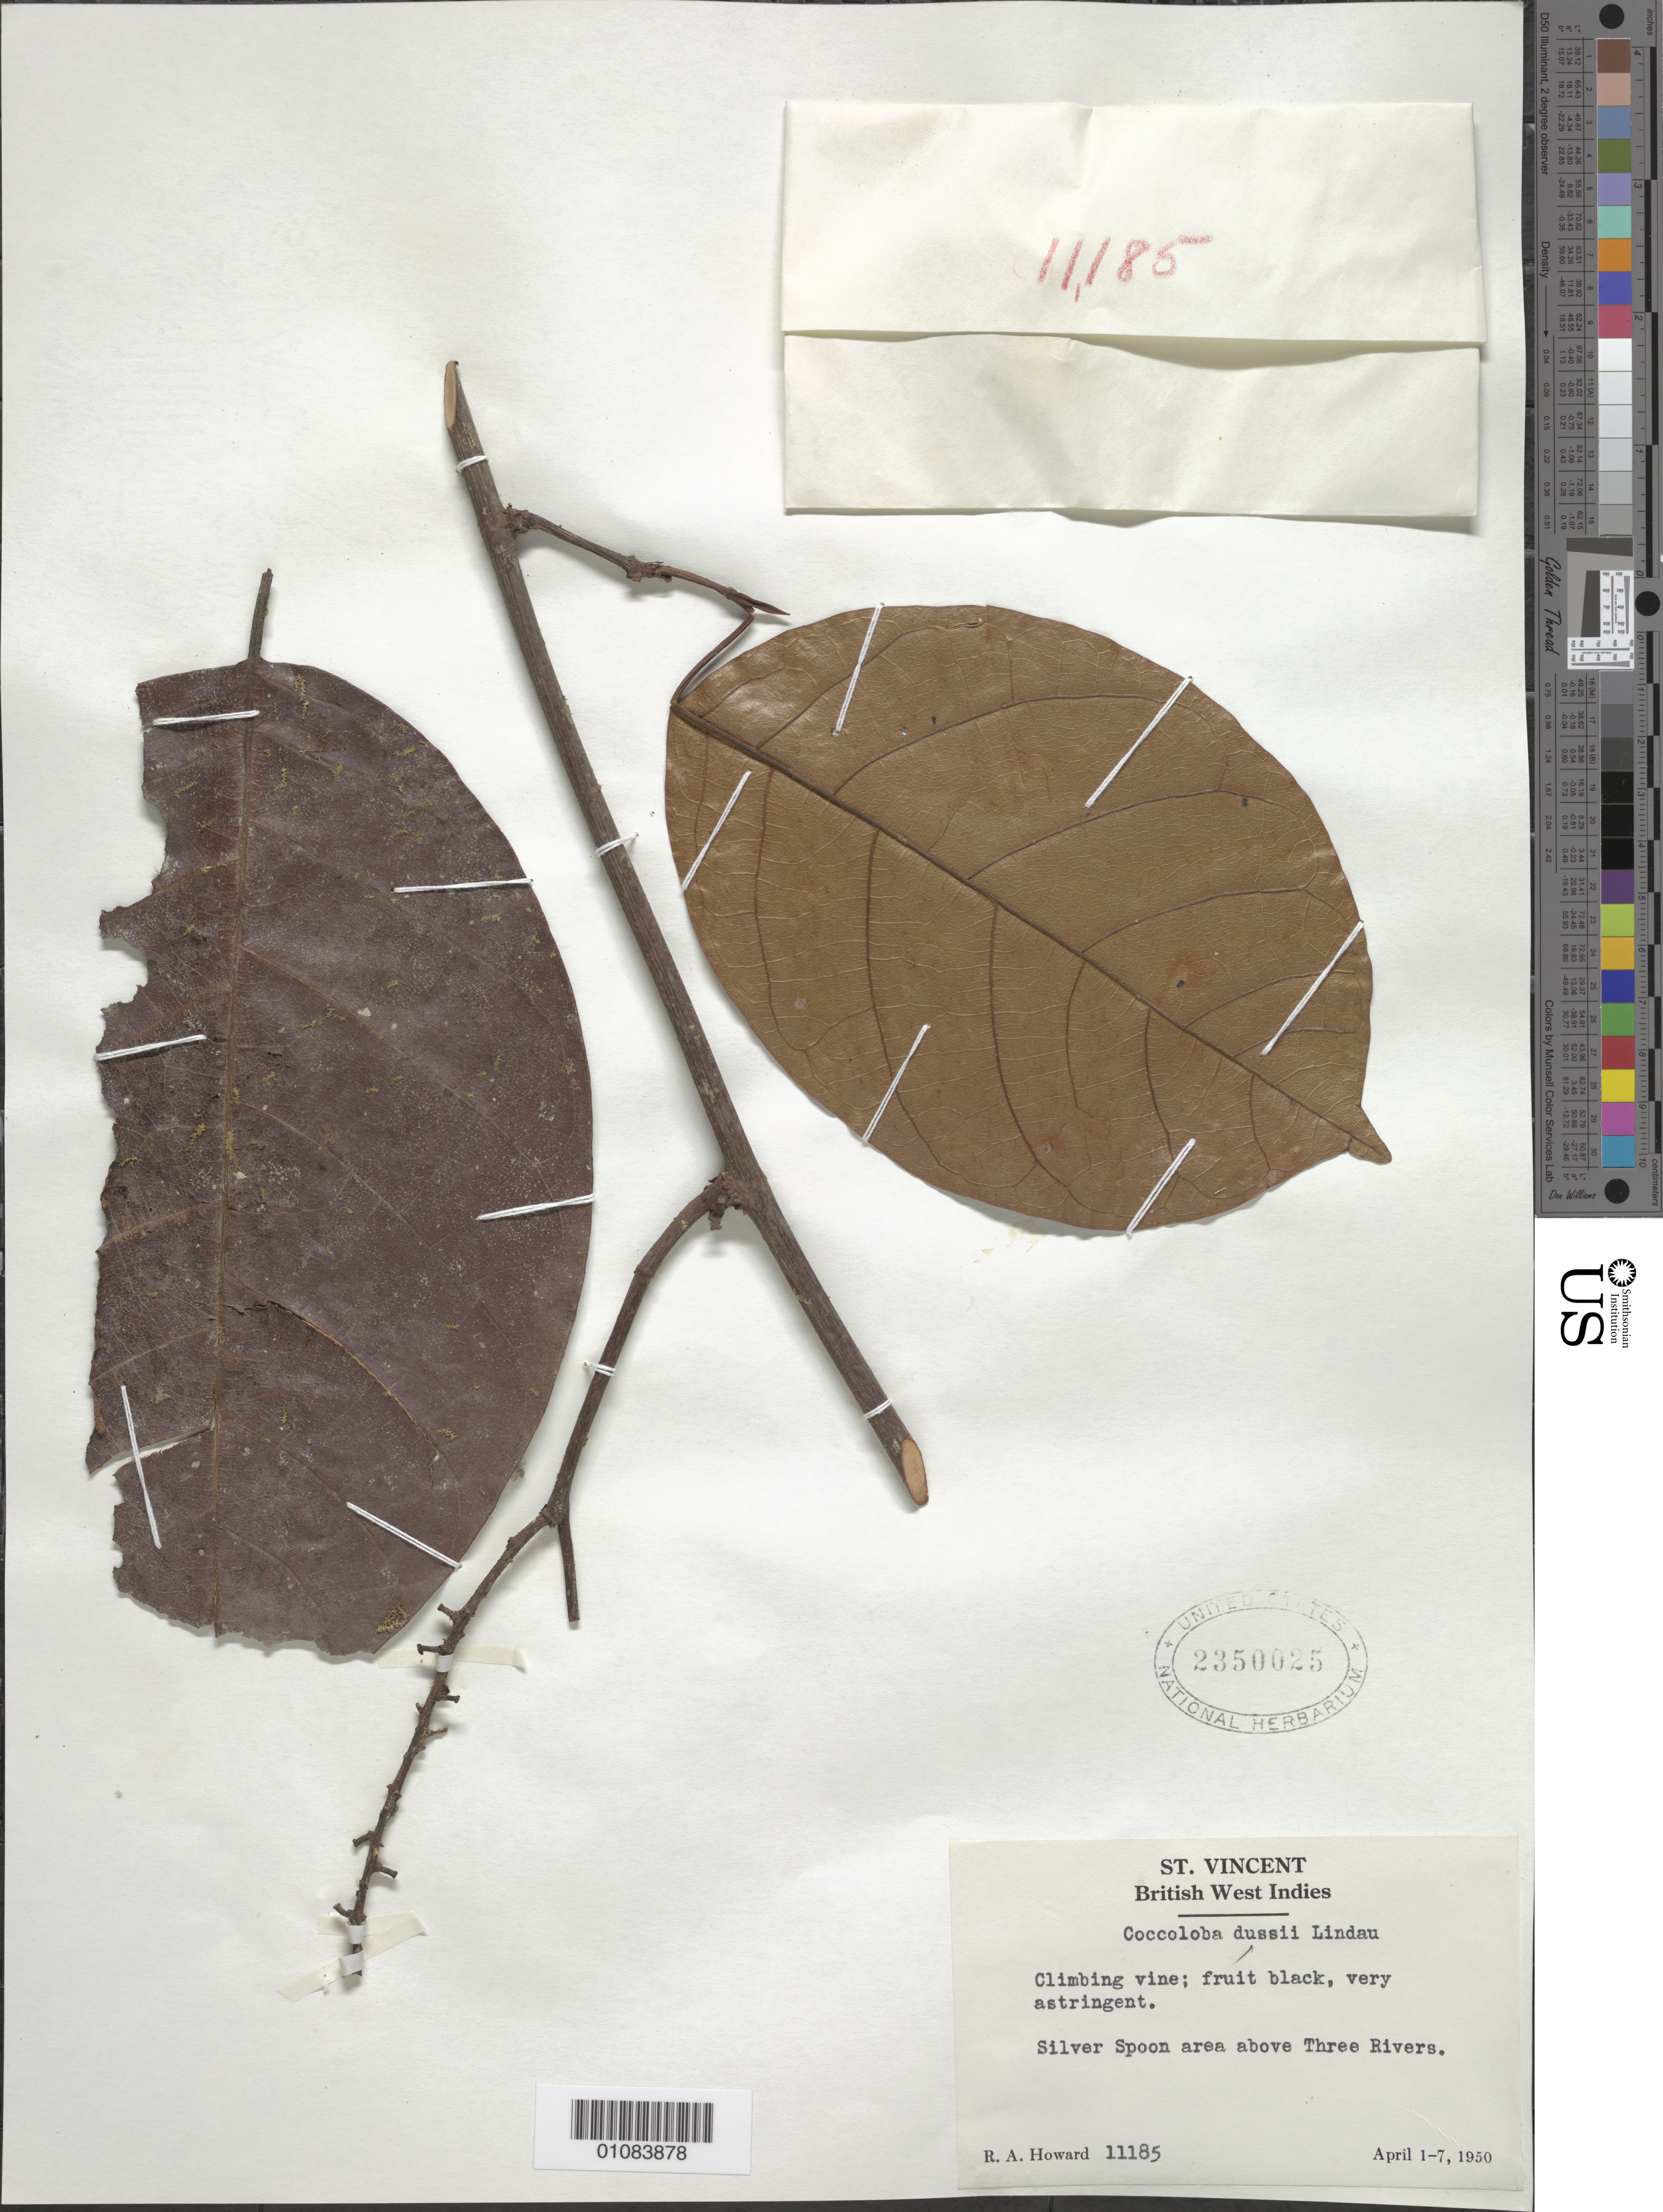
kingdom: Plantae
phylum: Tracheophyta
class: Magnoliopsida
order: Caryophyllales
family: Polygonaceae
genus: Coccoloba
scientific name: Coccoloba dussii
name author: Lindau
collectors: R. A. Howard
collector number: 11185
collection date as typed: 01 Apr 1950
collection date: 1950-04-01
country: St. Vincent - Grenadines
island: St. Vincent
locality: Silver Sppn area above Three Rivers.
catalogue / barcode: US 2350025